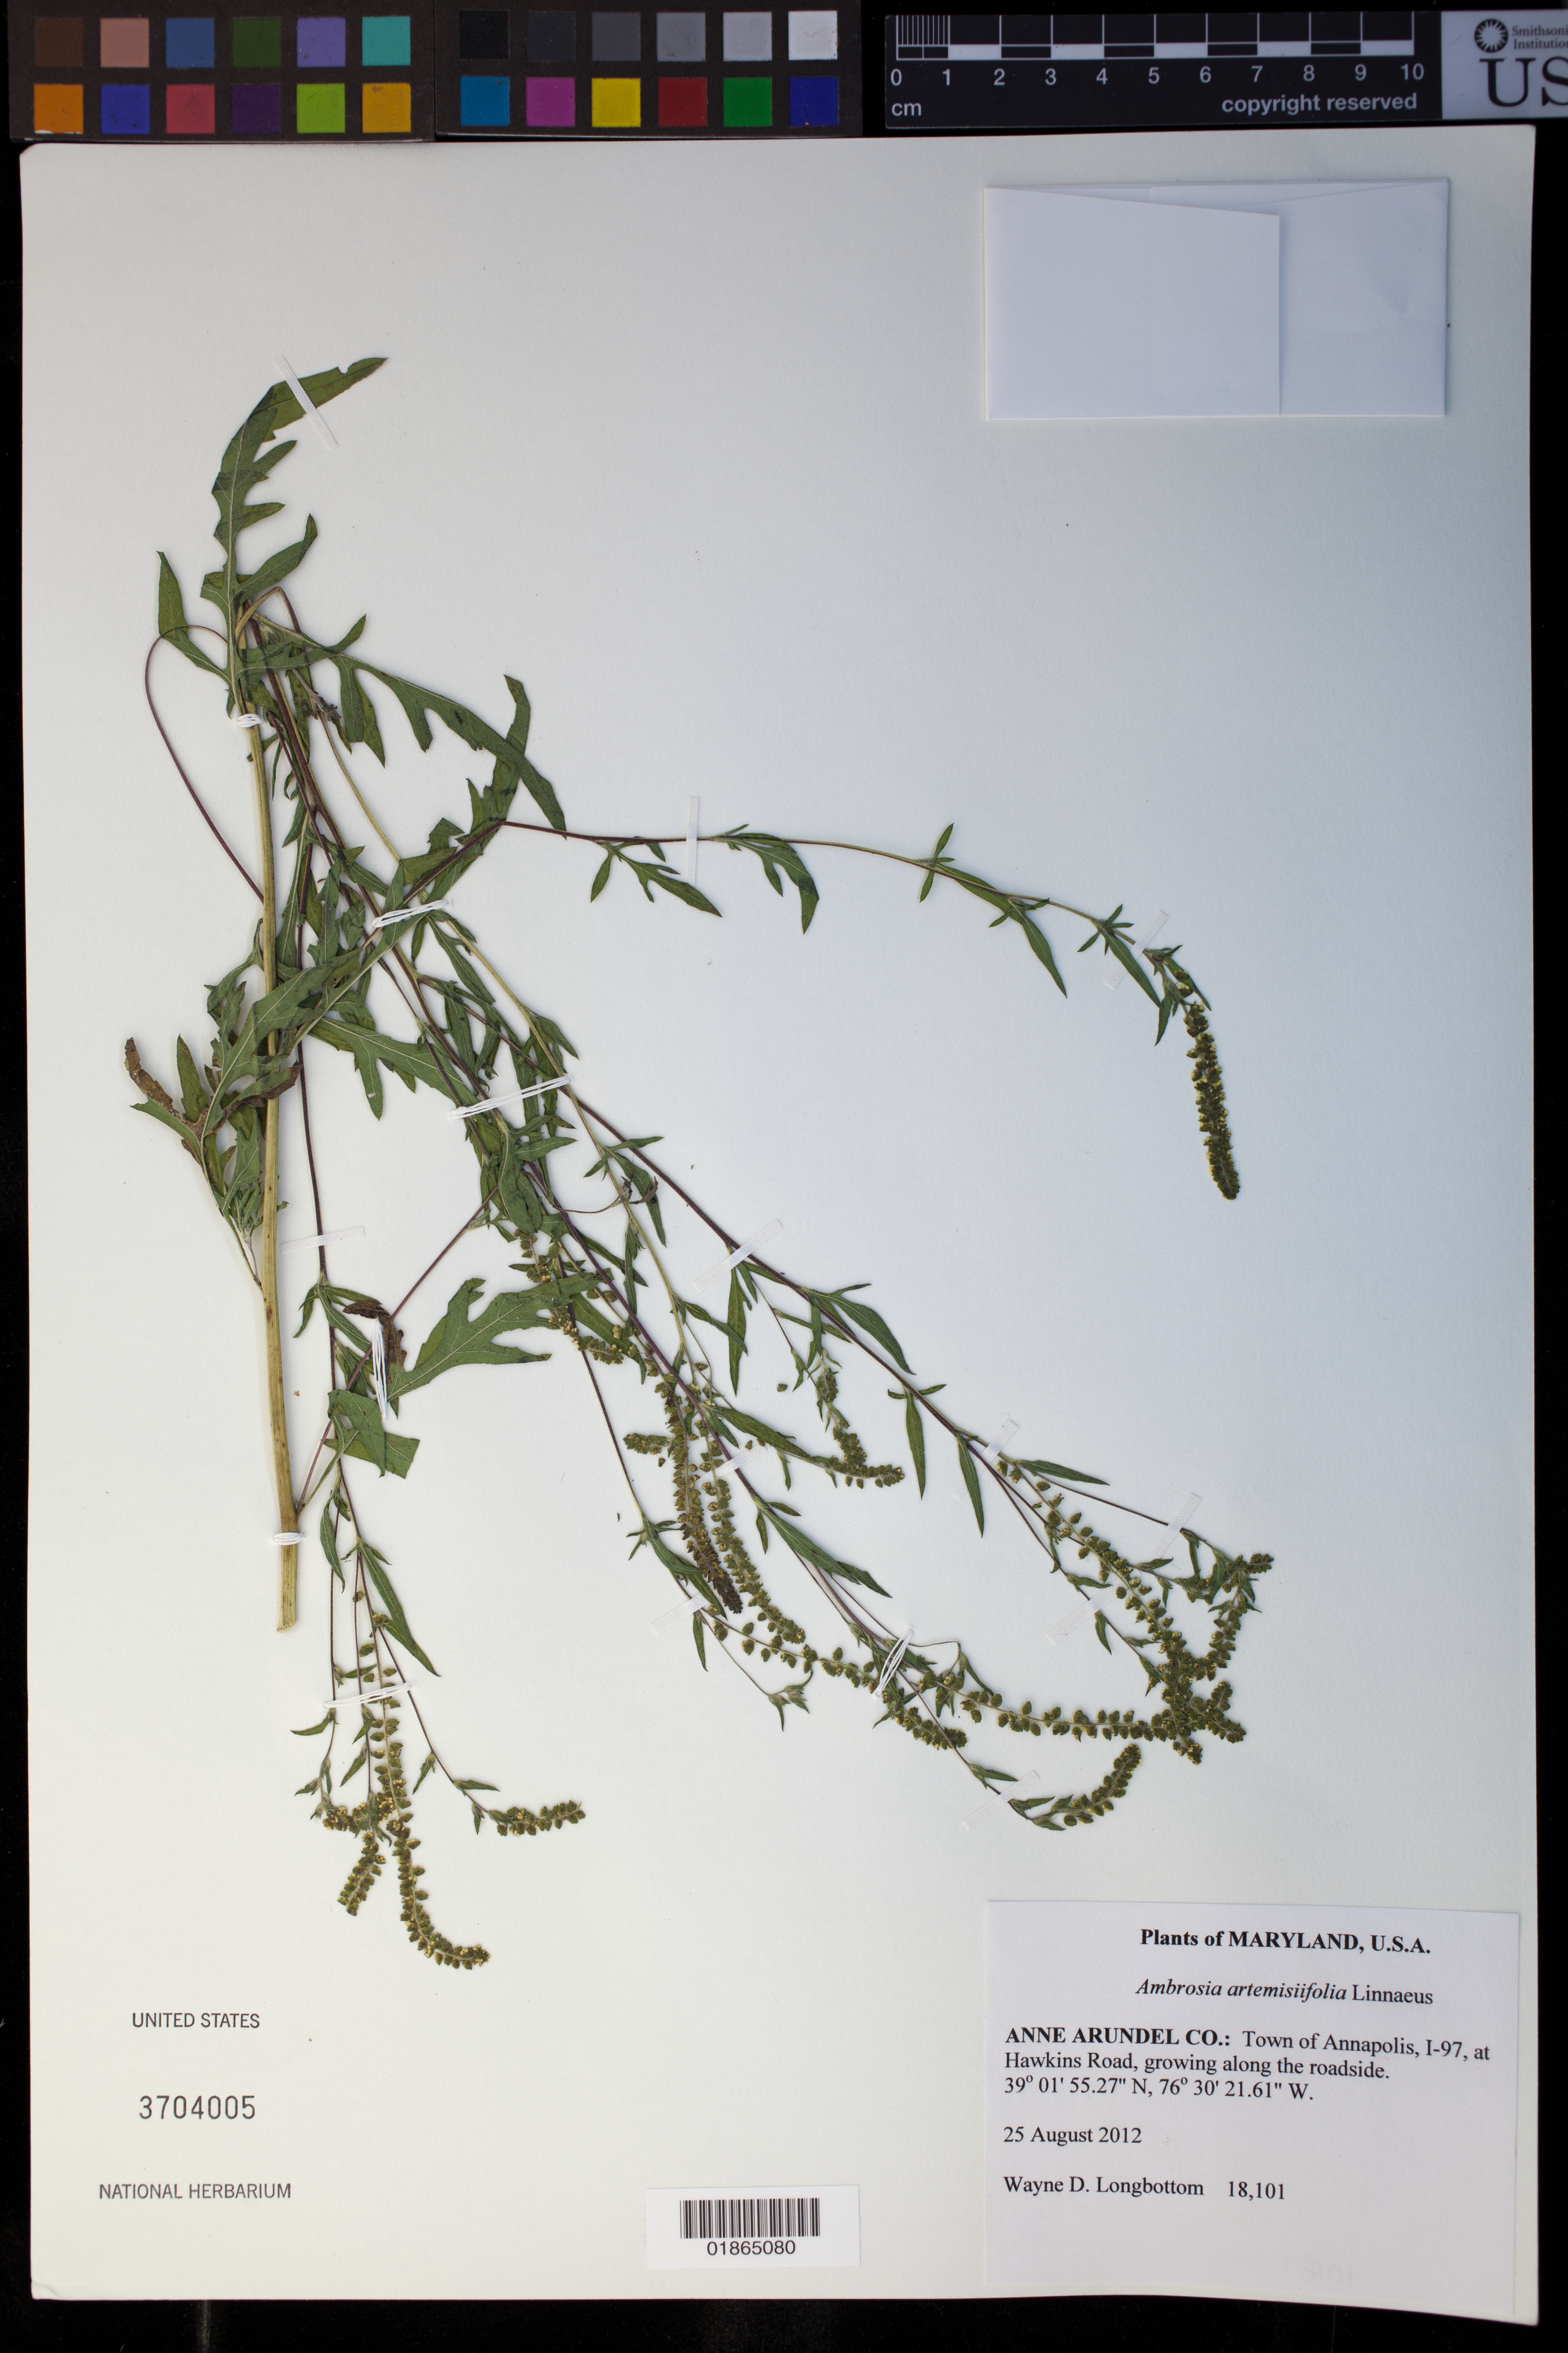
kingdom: Plantae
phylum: Tracheophyta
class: Magnoliopsida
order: Asterales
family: Asteraceae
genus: Ambrosia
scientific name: Ambrosia artemisiifolia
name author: L.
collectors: W. D. Longbottom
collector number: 18101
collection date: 2012-08-25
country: United States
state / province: Maryland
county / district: Anne Arundel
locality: Town of Annapolis, I-97, at Hawkins Road, growing along the roadside.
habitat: Growing along the roadside.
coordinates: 39 01 55.27 N, 76 30 21.61 W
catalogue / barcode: US 3704005